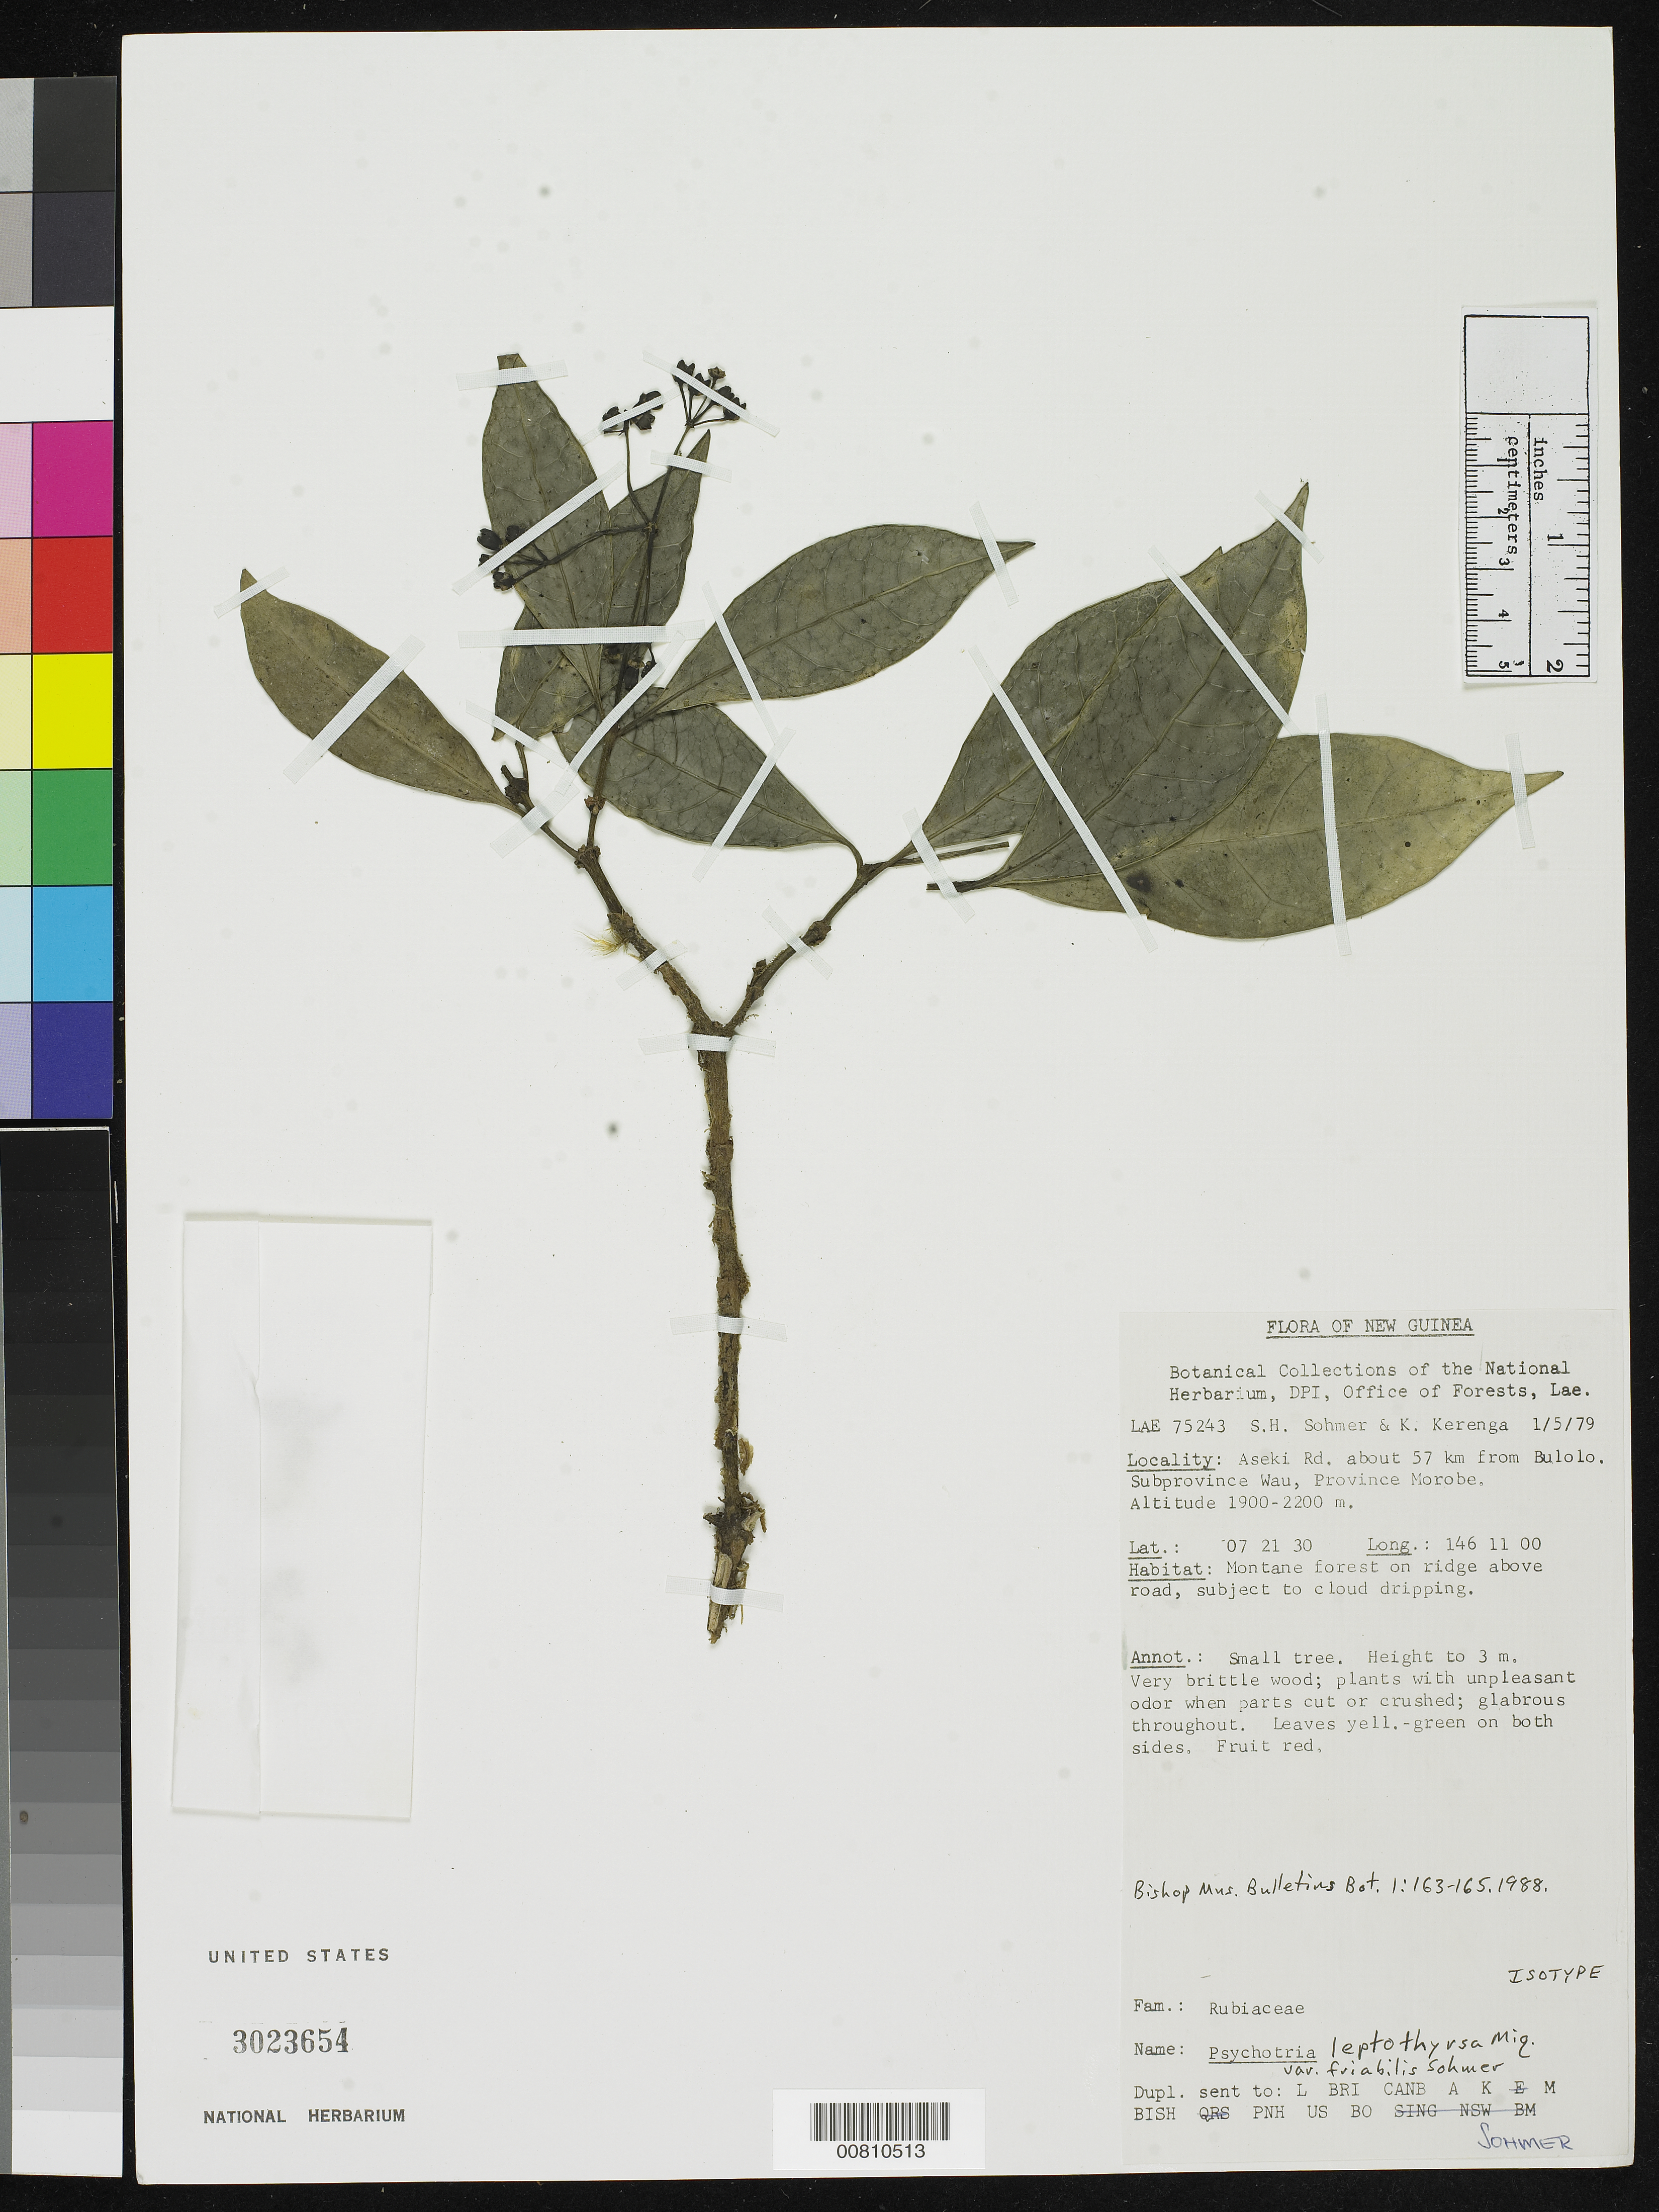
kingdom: Plantae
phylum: Tracheophyta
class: Magnoliopsida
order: Gentianales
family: Rubiaceae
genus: Psychotria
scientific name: Psychotria leptothyrsa var. friabilis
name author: Sohmer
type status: Isotype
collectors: S. H. Sohmer & K. Kerenga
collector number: LAE 75243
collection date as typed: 01 May 1979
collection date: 1979-05-01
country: Papua New Guinea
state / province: Morobe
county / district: Wau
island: New Guinea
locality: Aseki Rd. about 57 km from Bulolo.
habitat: Montane forest on ridge above road, subject to cloud dripping.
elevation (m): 1900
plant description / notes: Holotype at LAE.; Collection date 3 May 1979 acc. to protologue, but "1/5/79" on US sheet.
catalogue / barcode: US 3023654